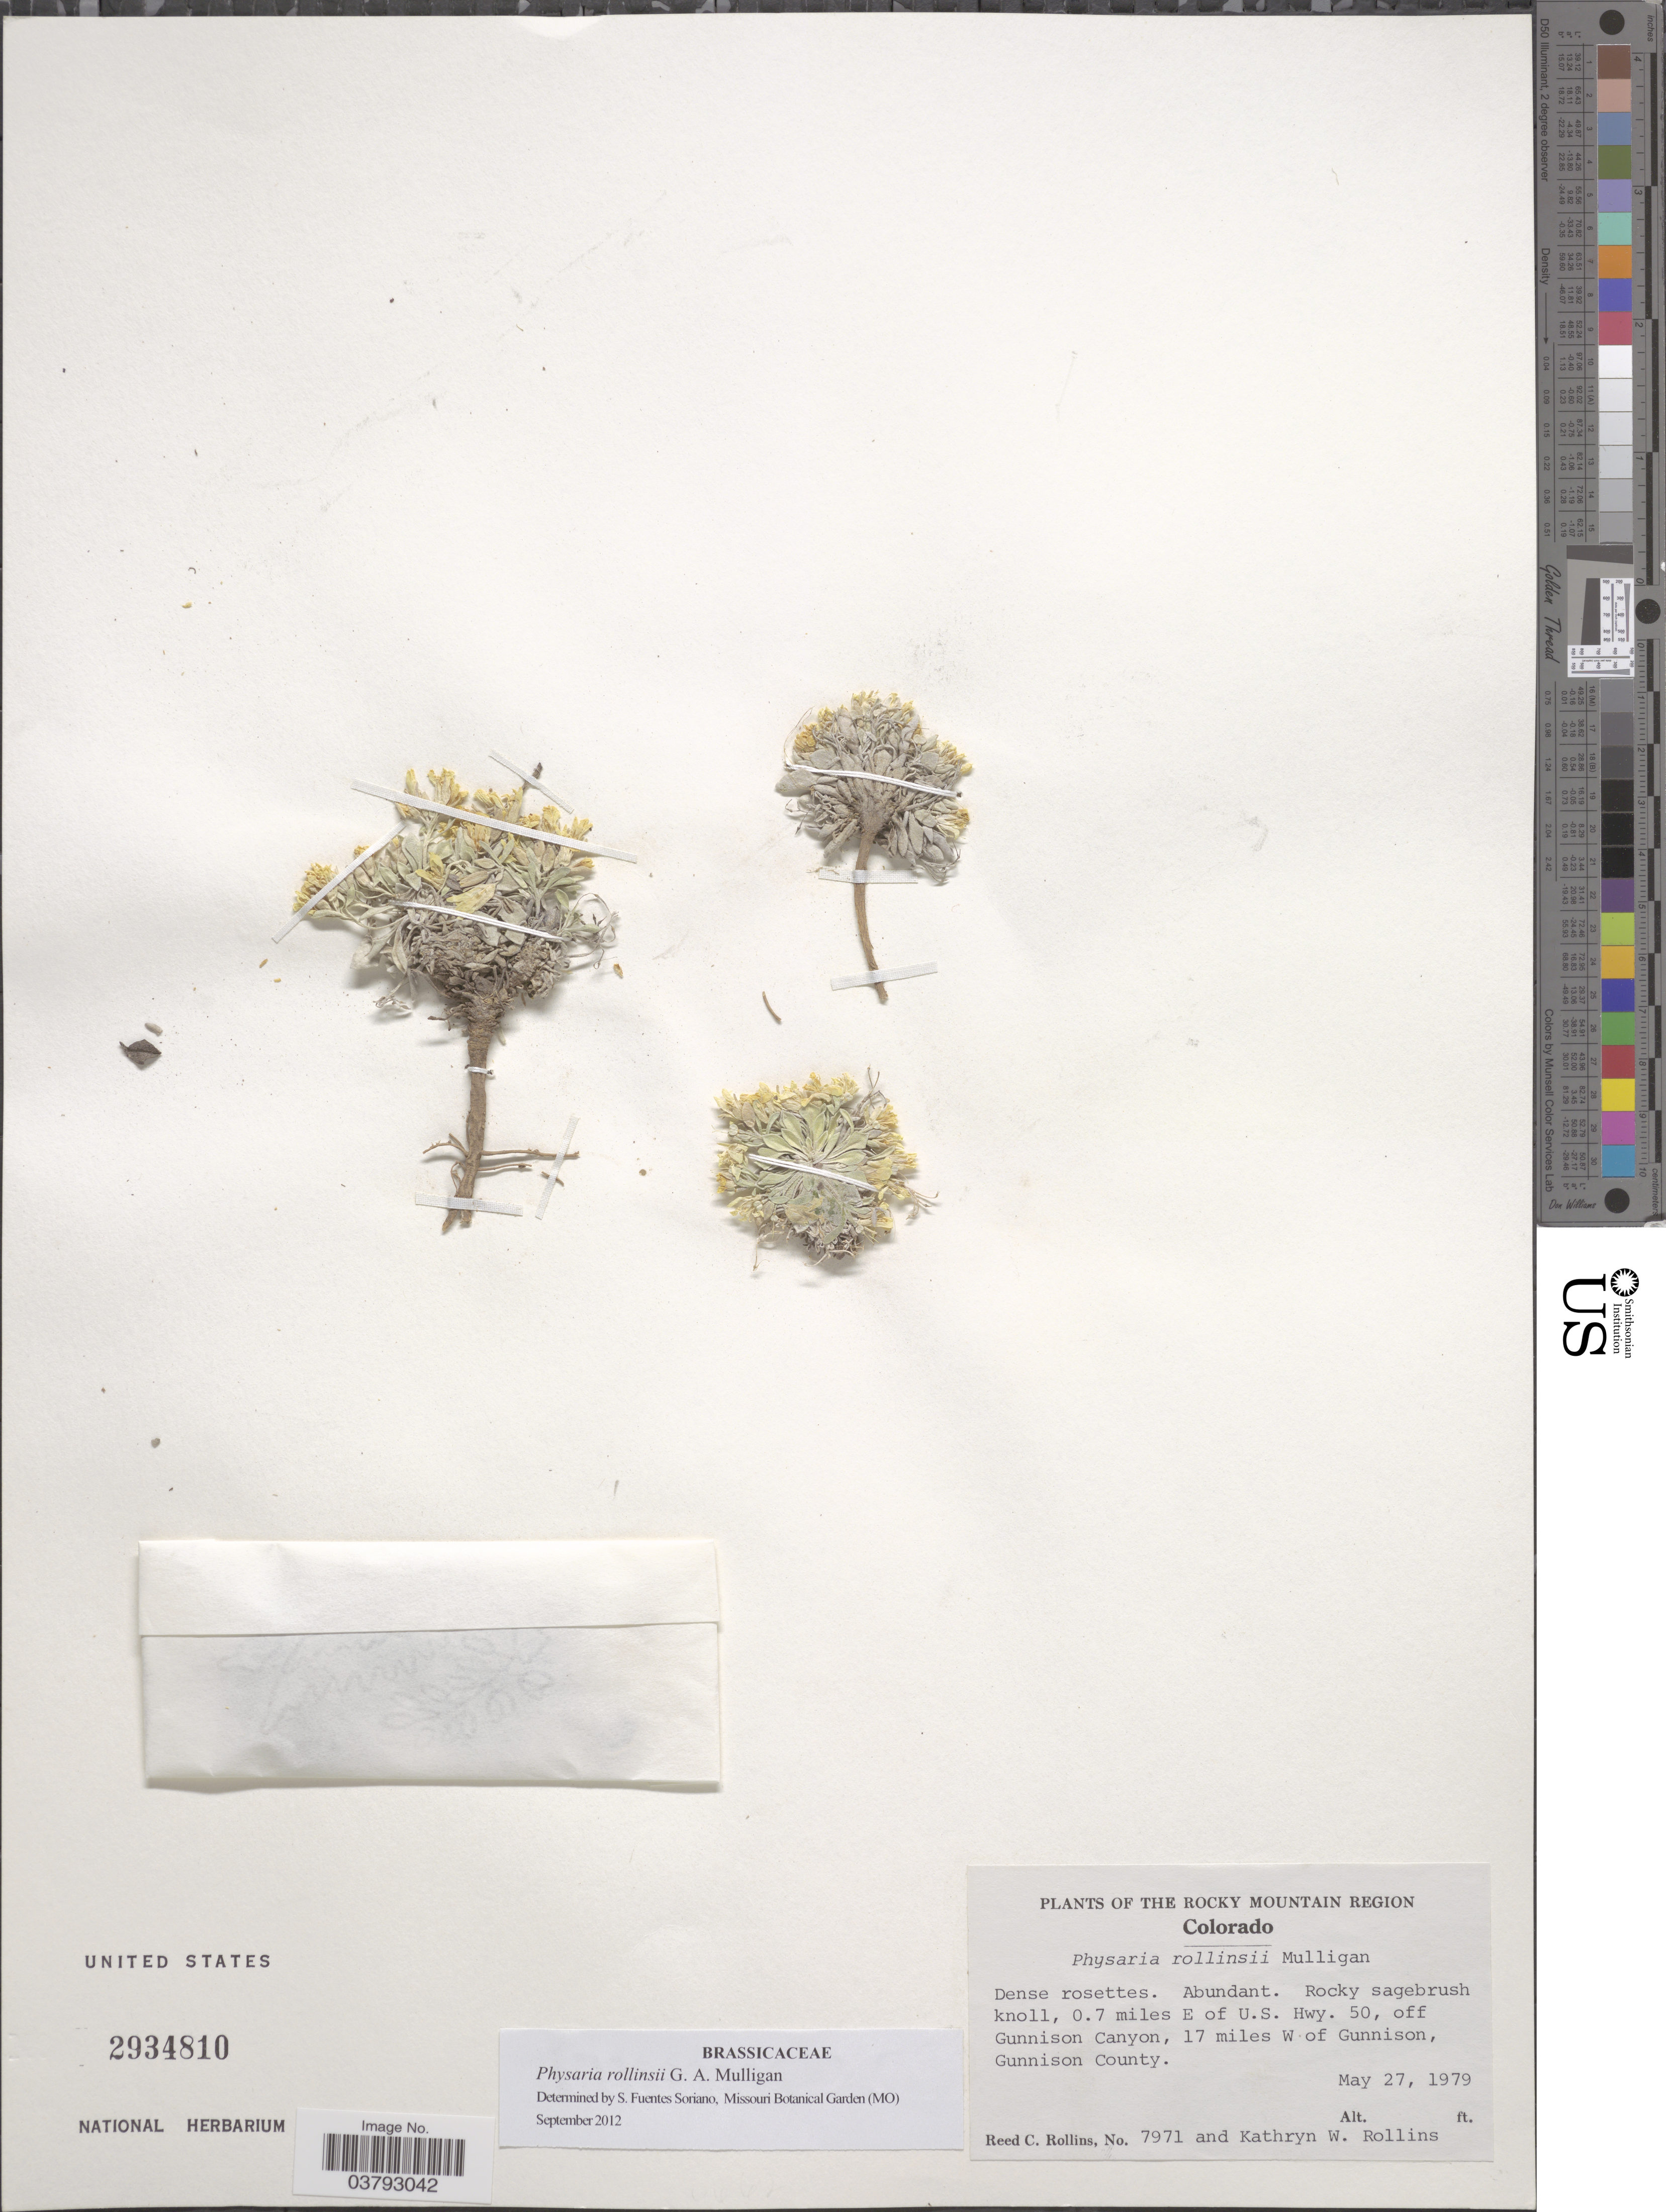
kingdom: Plantae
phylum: Tracheophyta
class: Magnoliopsida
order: Brassicales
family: Brassicaceae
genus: Physaria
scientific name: Physaria rollinsii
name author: G.A. Mulligan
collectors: R. C. Rollins & K. W. Rollins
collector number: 7971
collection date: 1979-05-27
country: United States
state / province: Colorado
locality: The Rocky Mountain Region. 0.7 miles E of U. S. Hwy. 50, off Gunnison Canyon, 17 miles W of Gunnison, Gunnison County.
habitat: rocky sagebrush knoll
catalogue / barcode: US 2934810